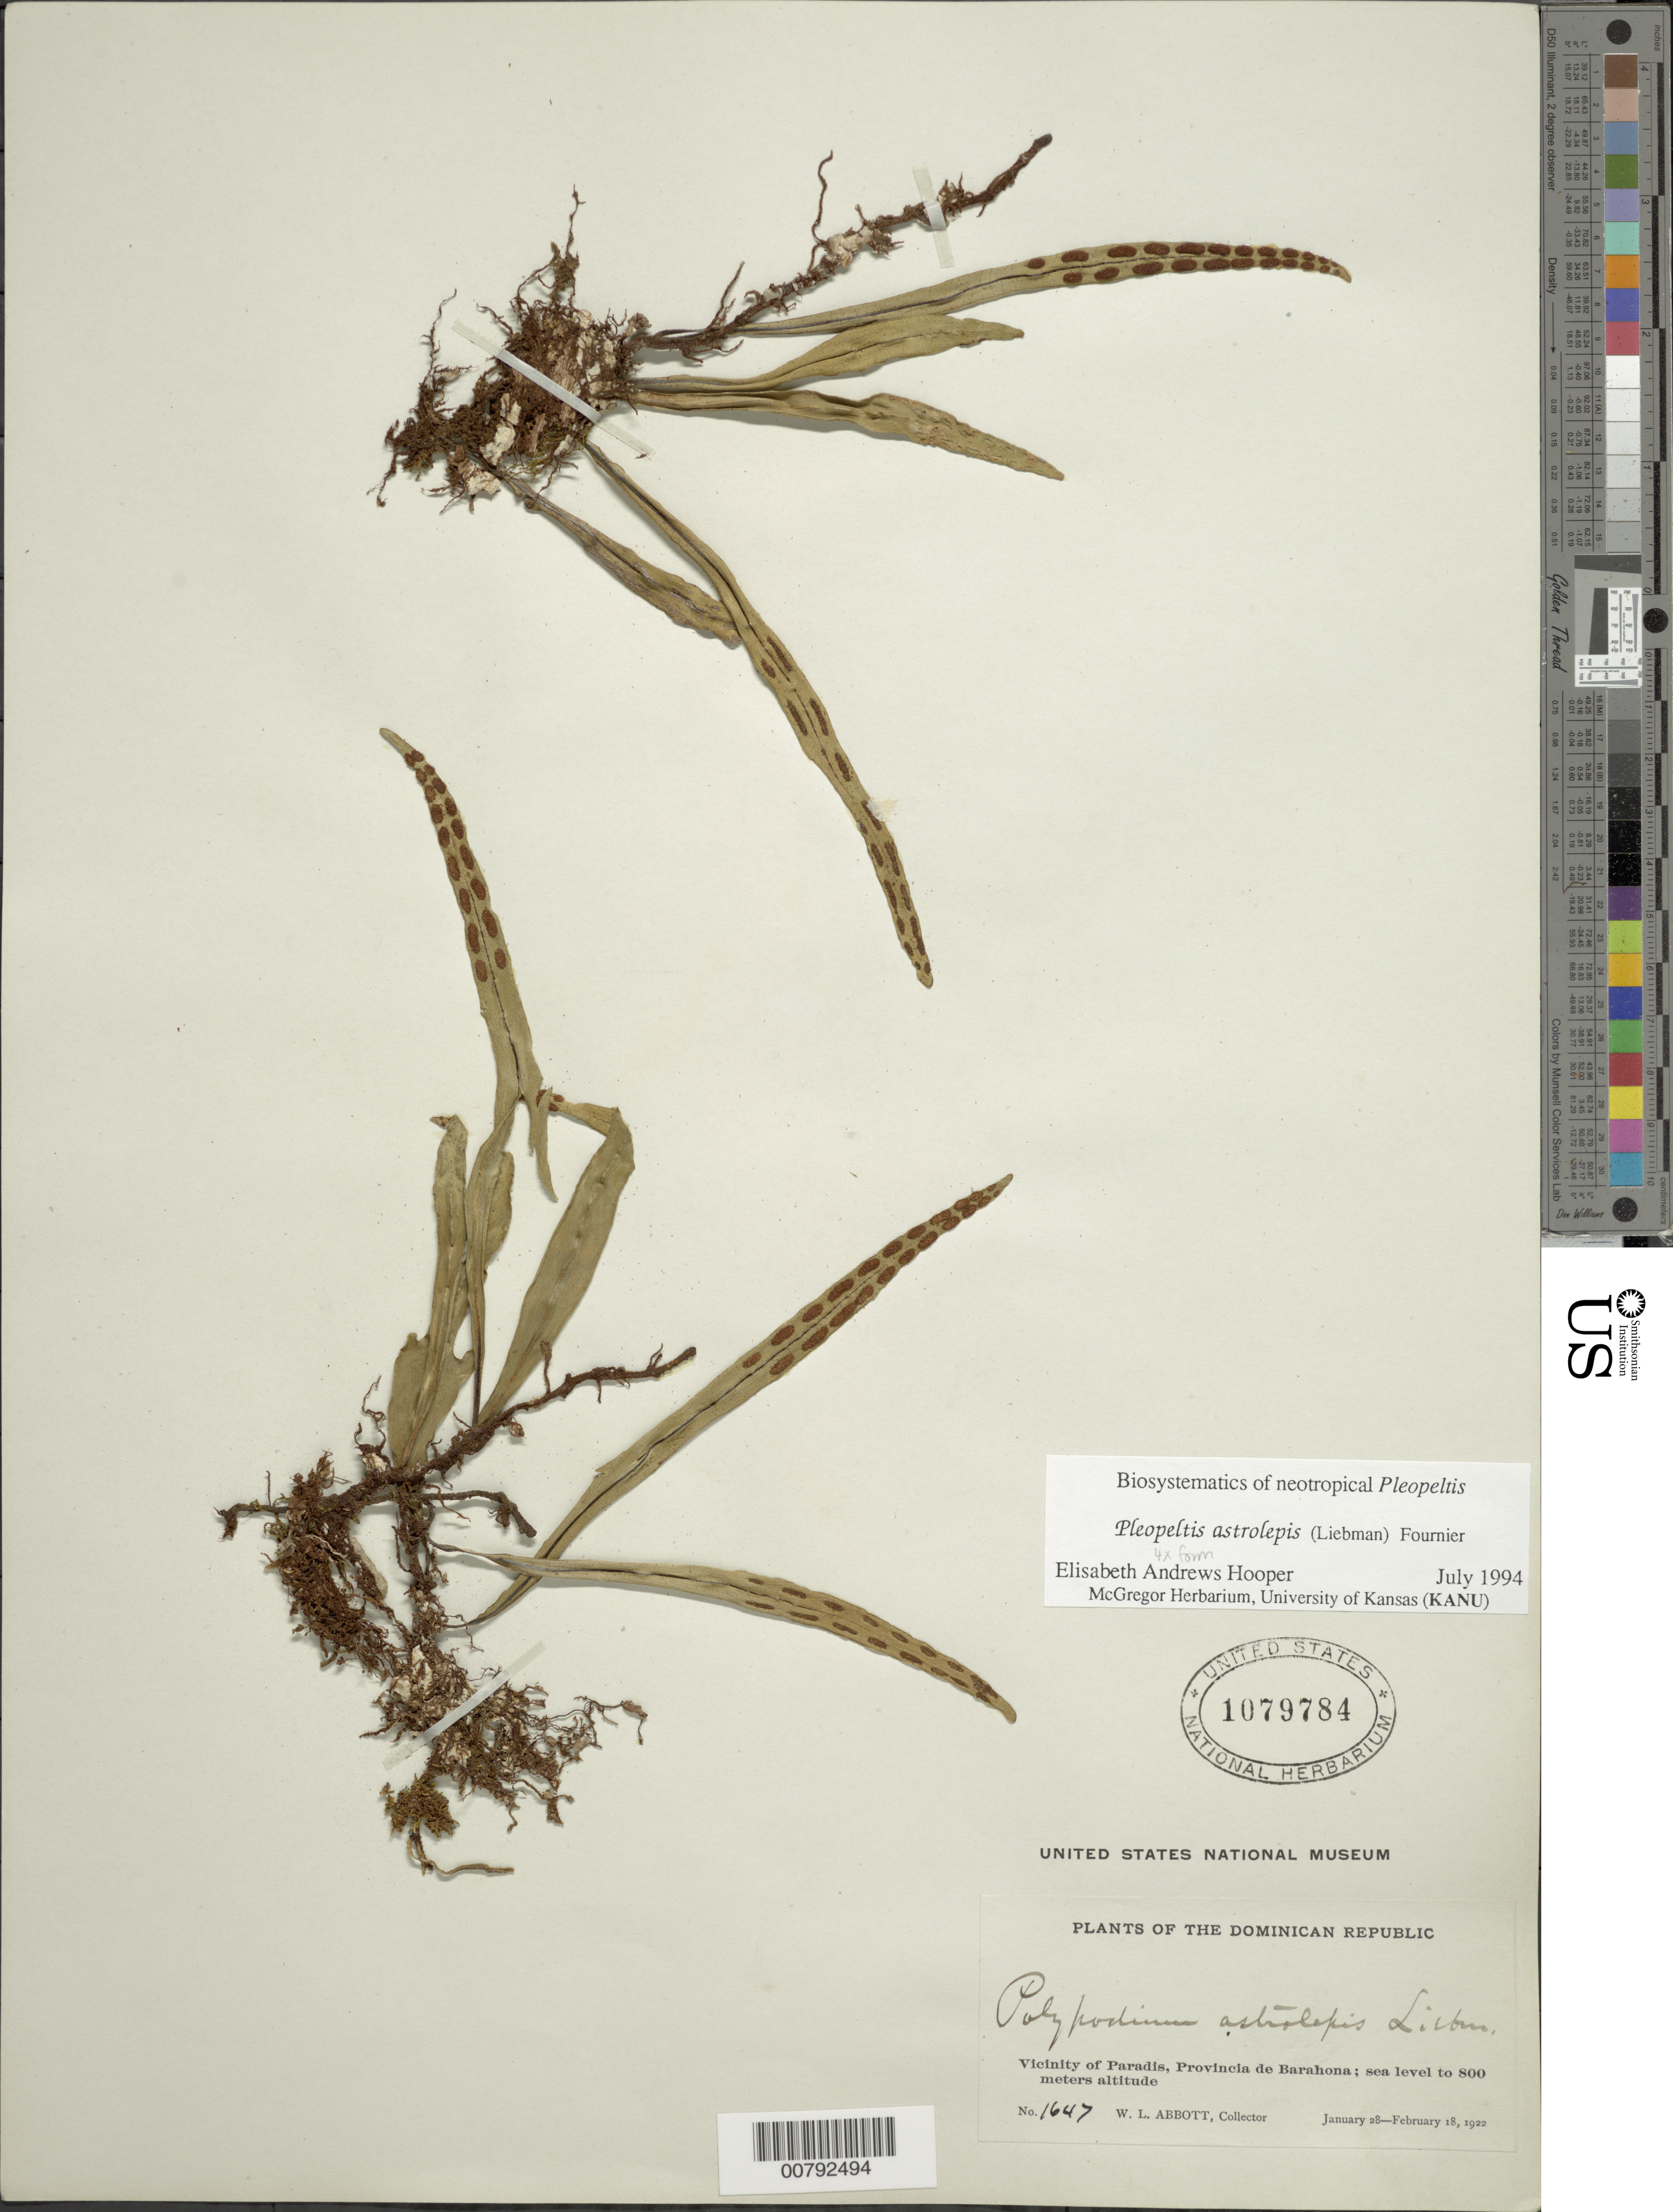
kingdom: Plantae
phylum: Tracheophyta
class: Polypodiopsida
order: Polypodiales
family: Polypodiaceae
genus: Pleopeltis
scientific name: Pleopeltis astrolepis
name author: (Liebm.) E. Fourn.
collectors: W. L. Abbott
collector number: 1647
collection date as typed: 28 Feb 1922 18 Feb 1922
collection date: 1922-02-18/1922-02-28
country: Dominican Republic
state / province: Barahona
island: Hispaniola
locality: Paradis vicinity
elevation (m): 0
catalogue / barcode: US 1079784